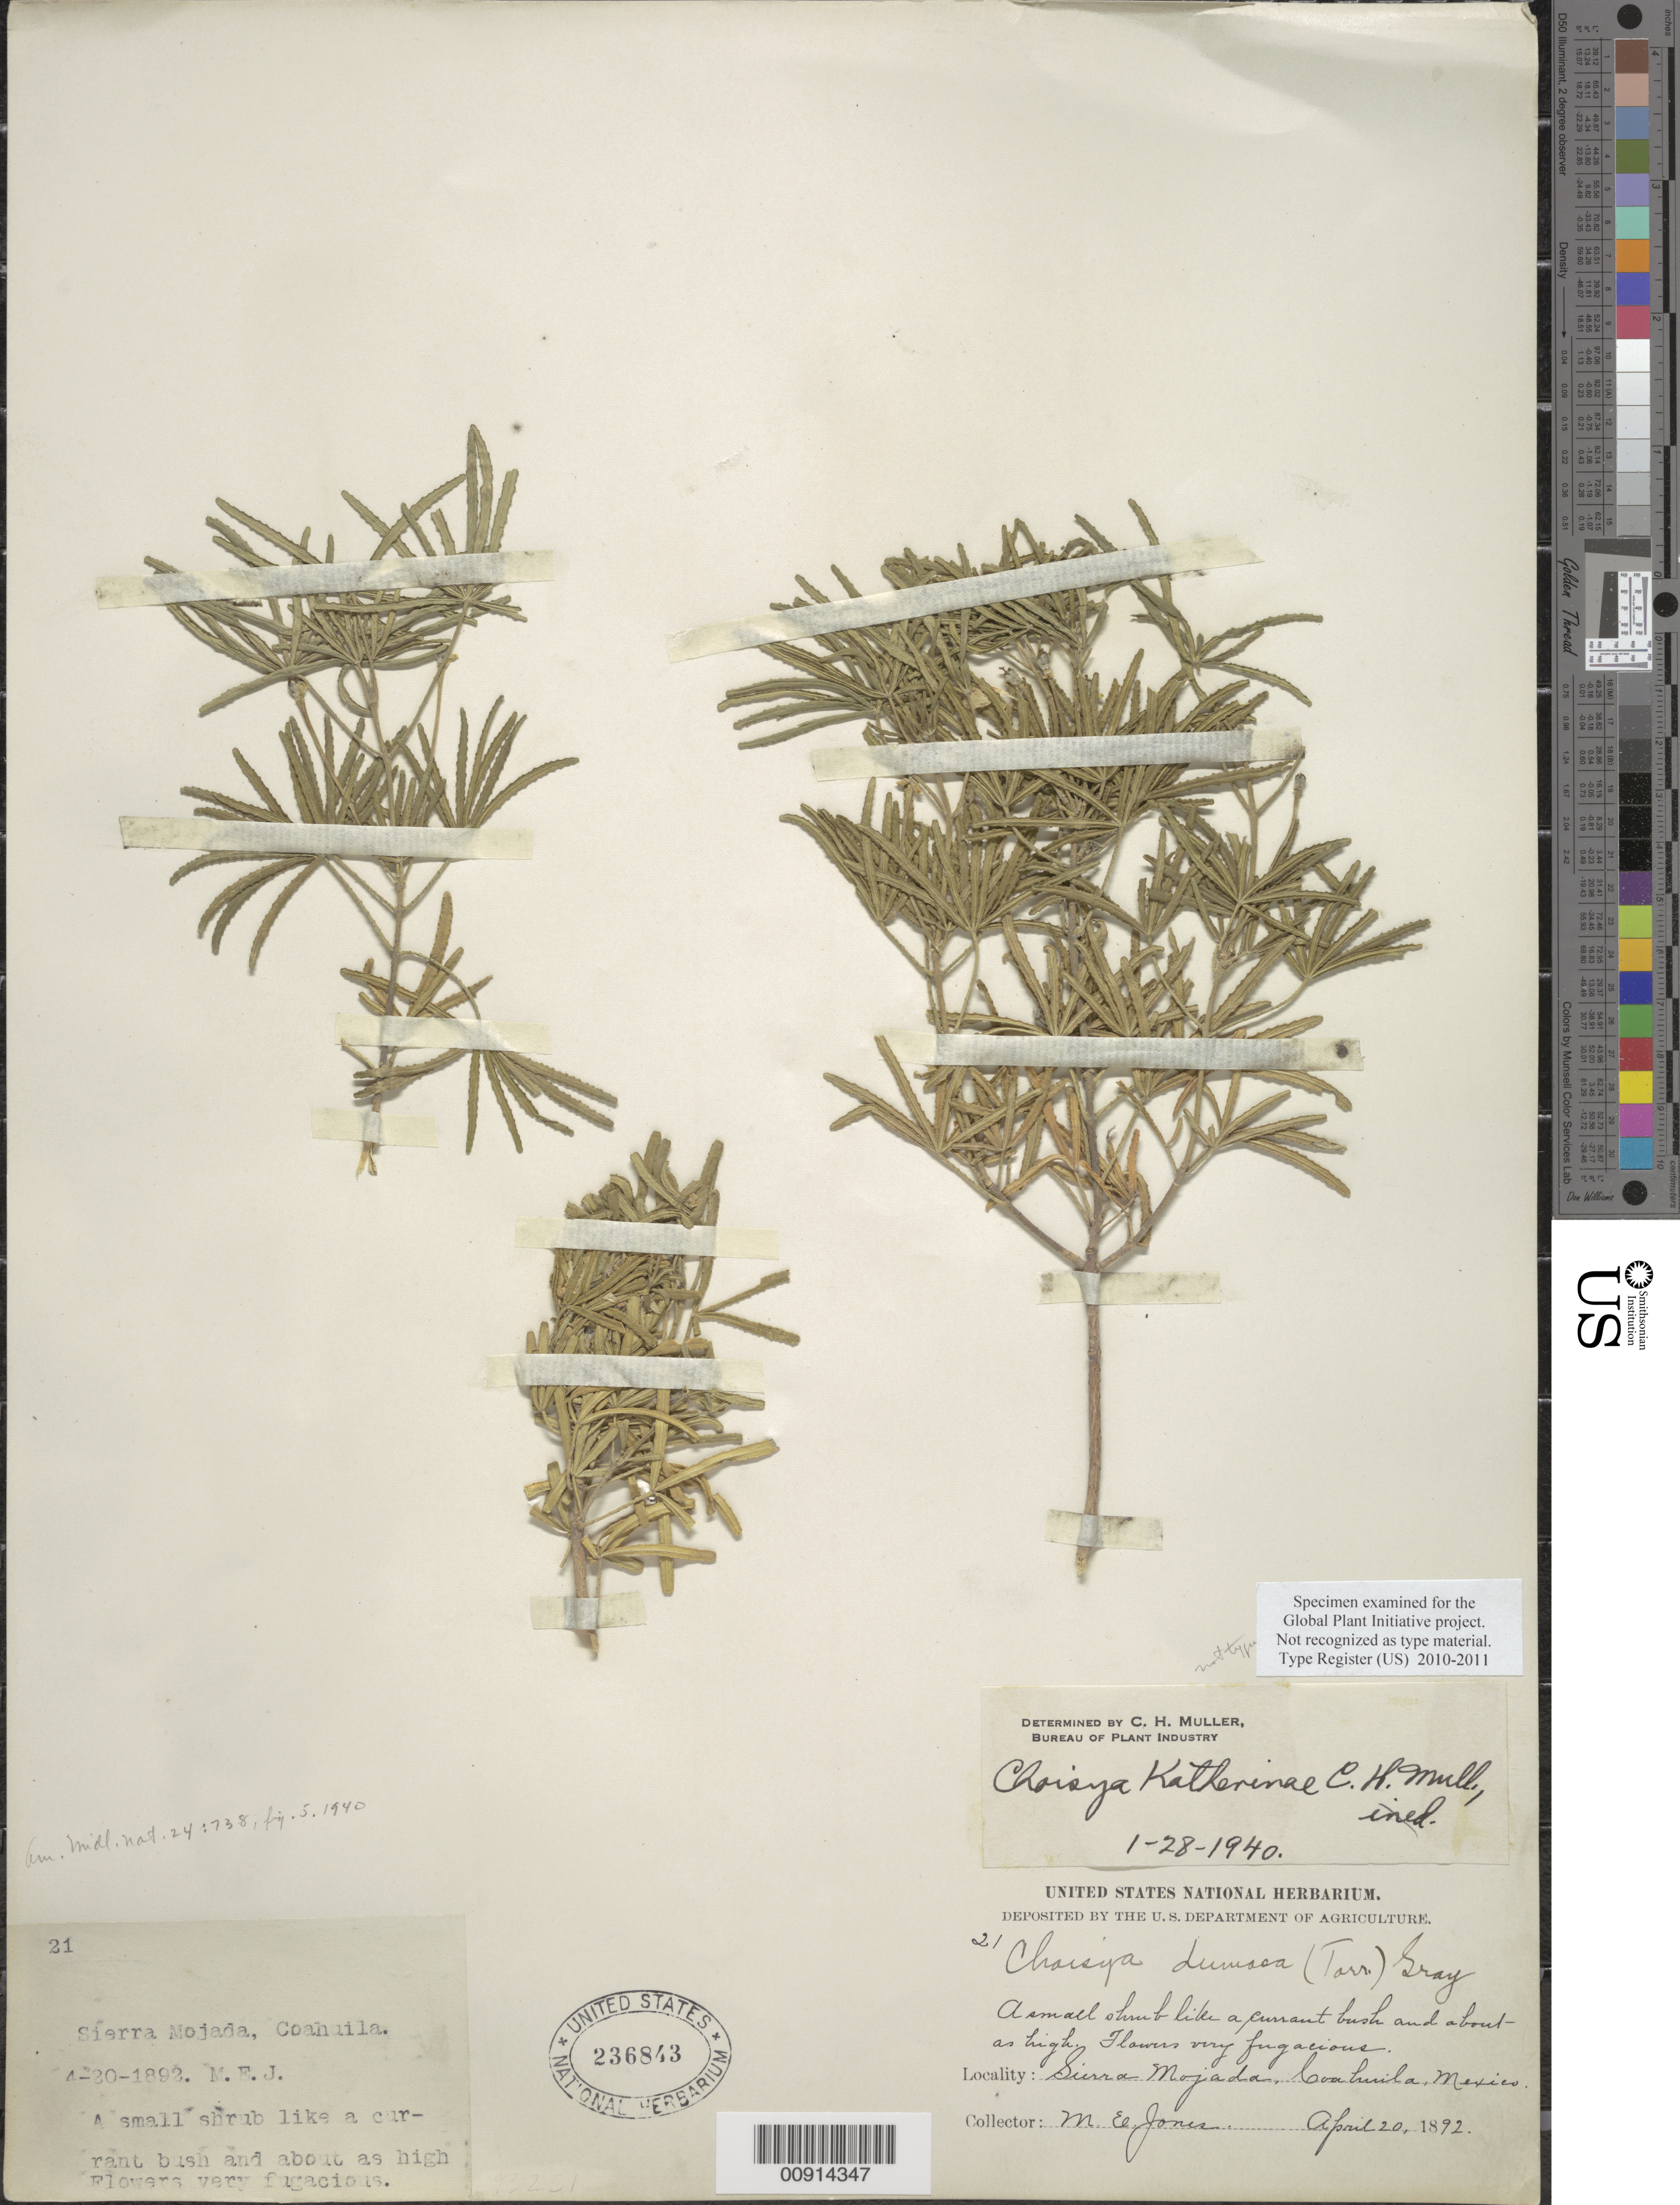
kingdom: Plantae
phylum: Tracheophyta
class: Magnoliopsida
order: Sapindales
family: Rutaceae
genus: Choisya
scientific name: Choisya katherinae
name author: C.H. Mull.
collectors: M. E. Jones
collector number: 21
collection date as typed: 20 Apr 1892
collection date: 1892-04-20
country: Mexico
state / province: Coahuila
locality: Sierra Mojada, Coahuila.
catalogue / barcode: US 236843